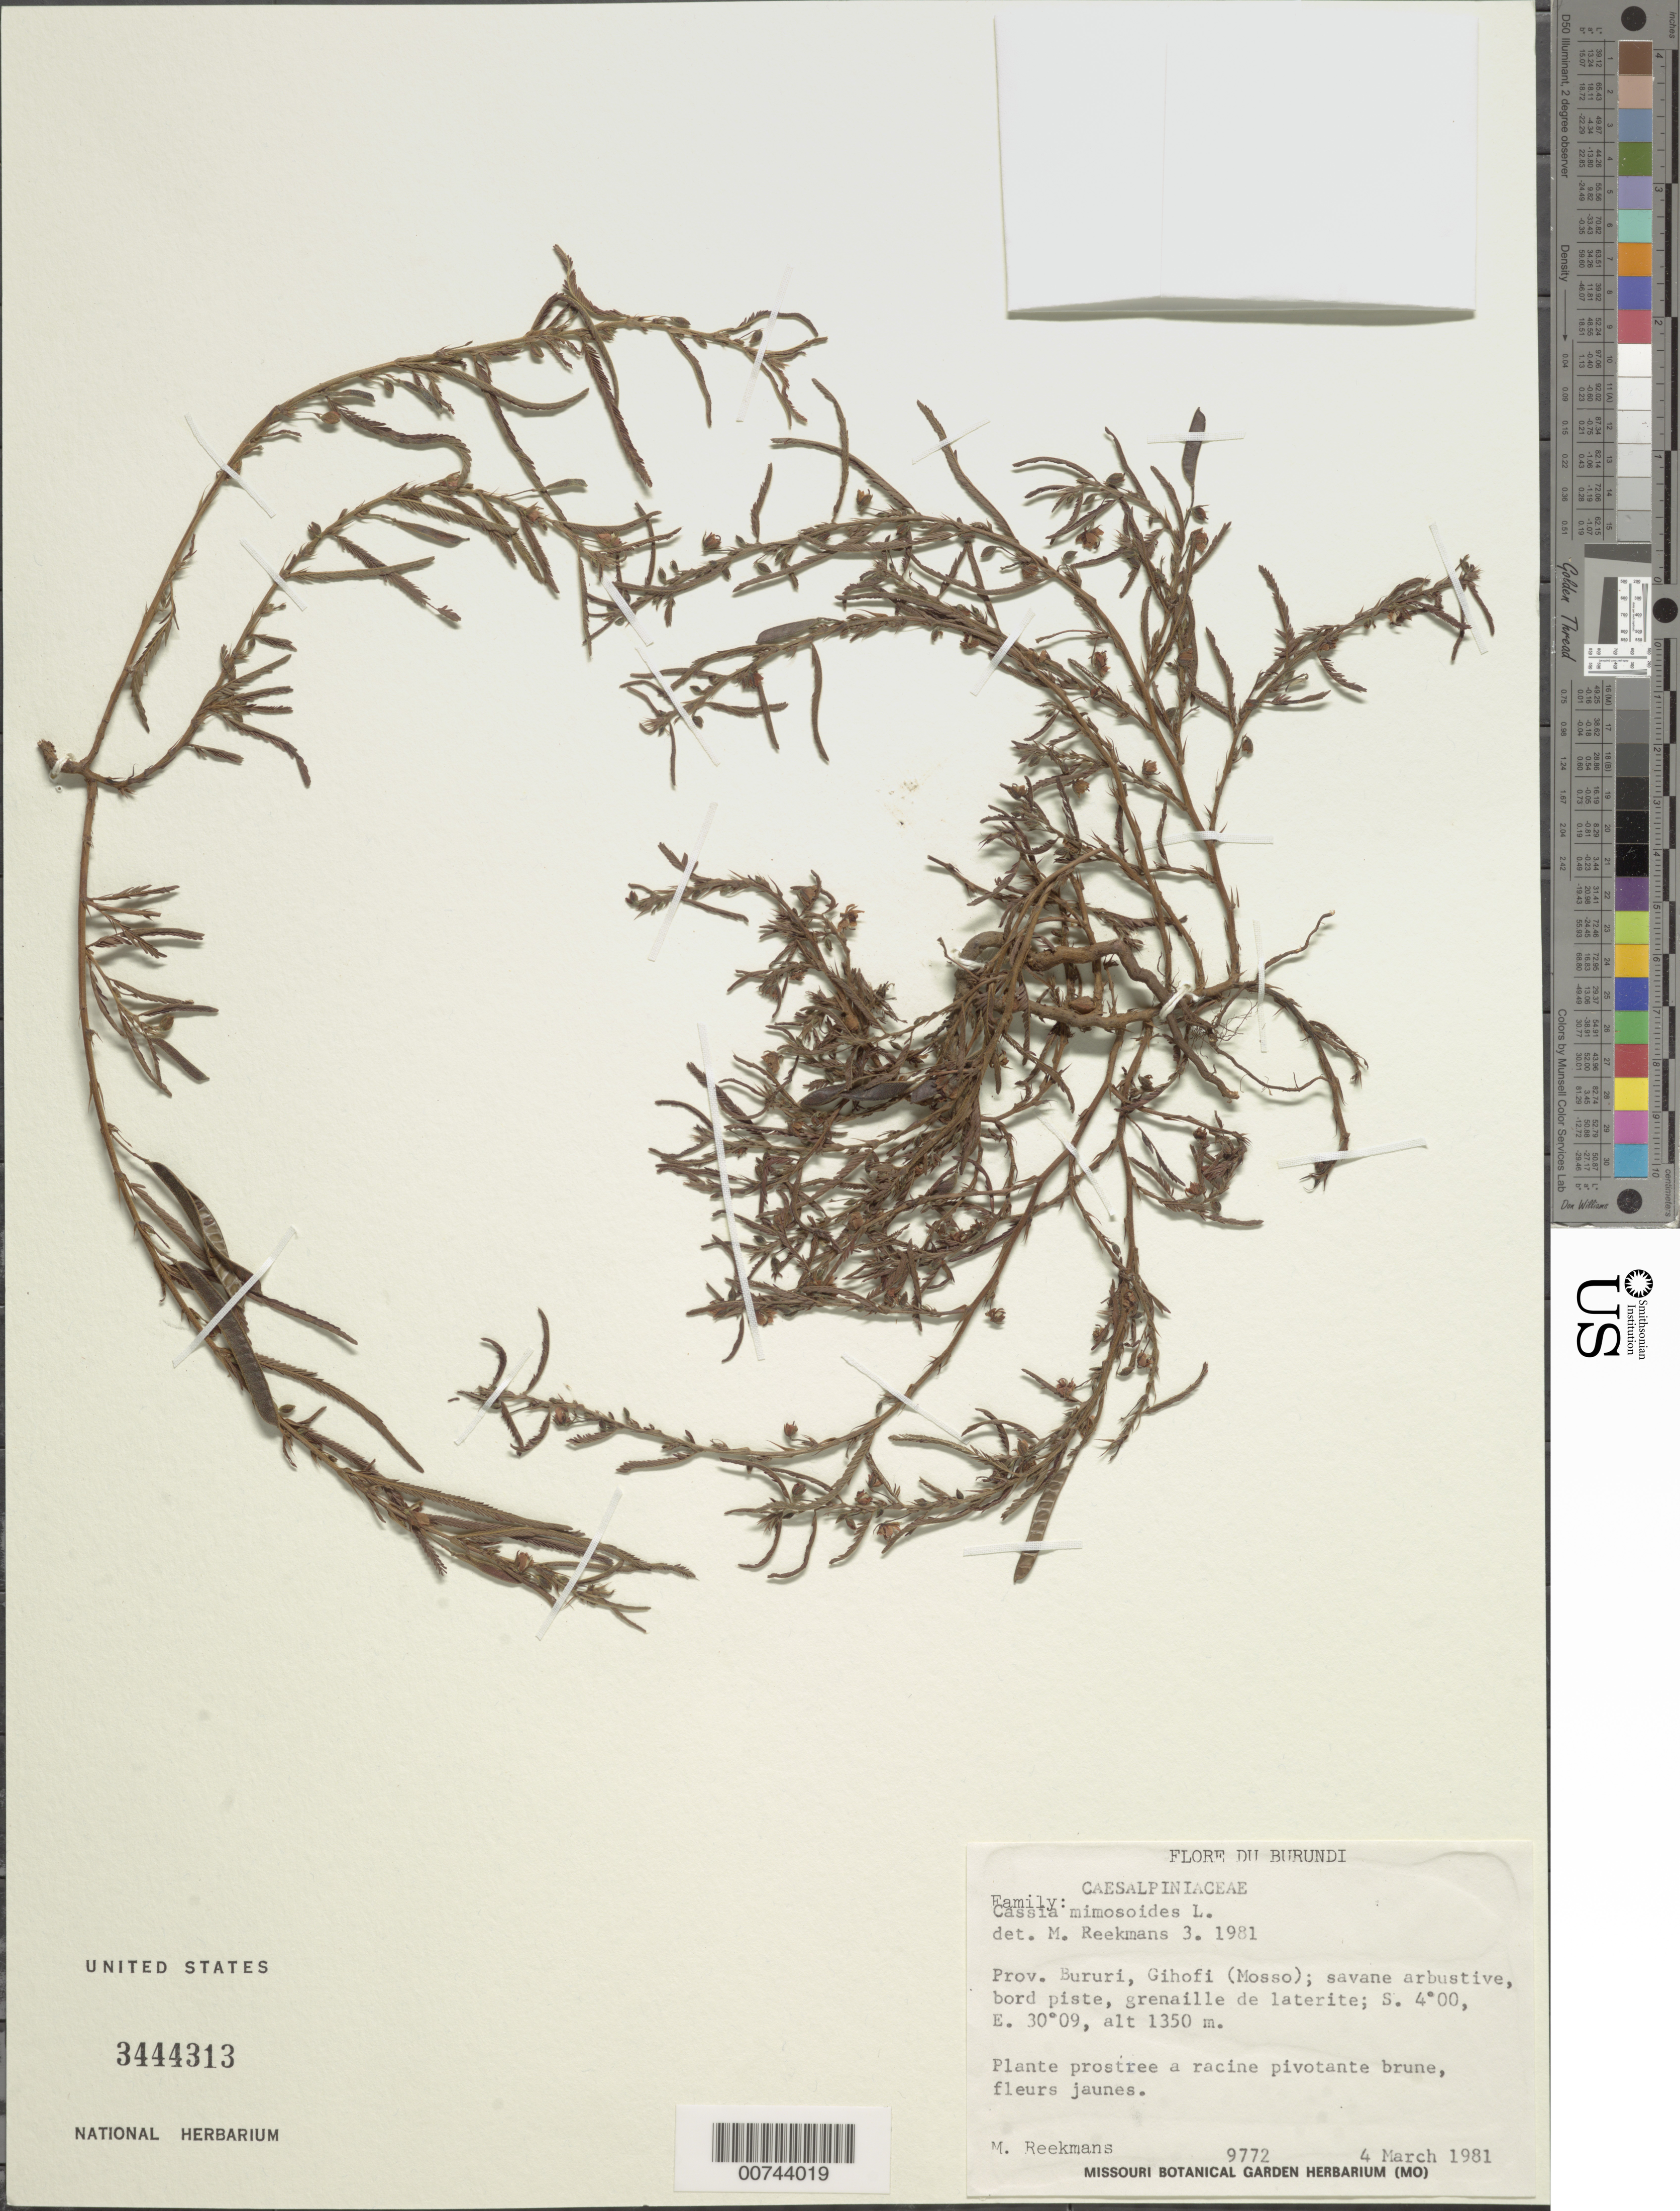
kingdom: Plantae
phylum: Tracheophyta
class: Magnoliopsida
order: Fabales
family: Fabaceae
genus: Chamaecrista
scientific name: Chamaecrista mimosoides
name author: (L.) Greene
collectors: M. Reekmans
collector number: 9772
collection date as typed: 04 Mar 1981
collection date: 1981-03-04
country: Burundi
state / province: Bururi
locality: Gihofi.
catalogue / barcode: US 3444313